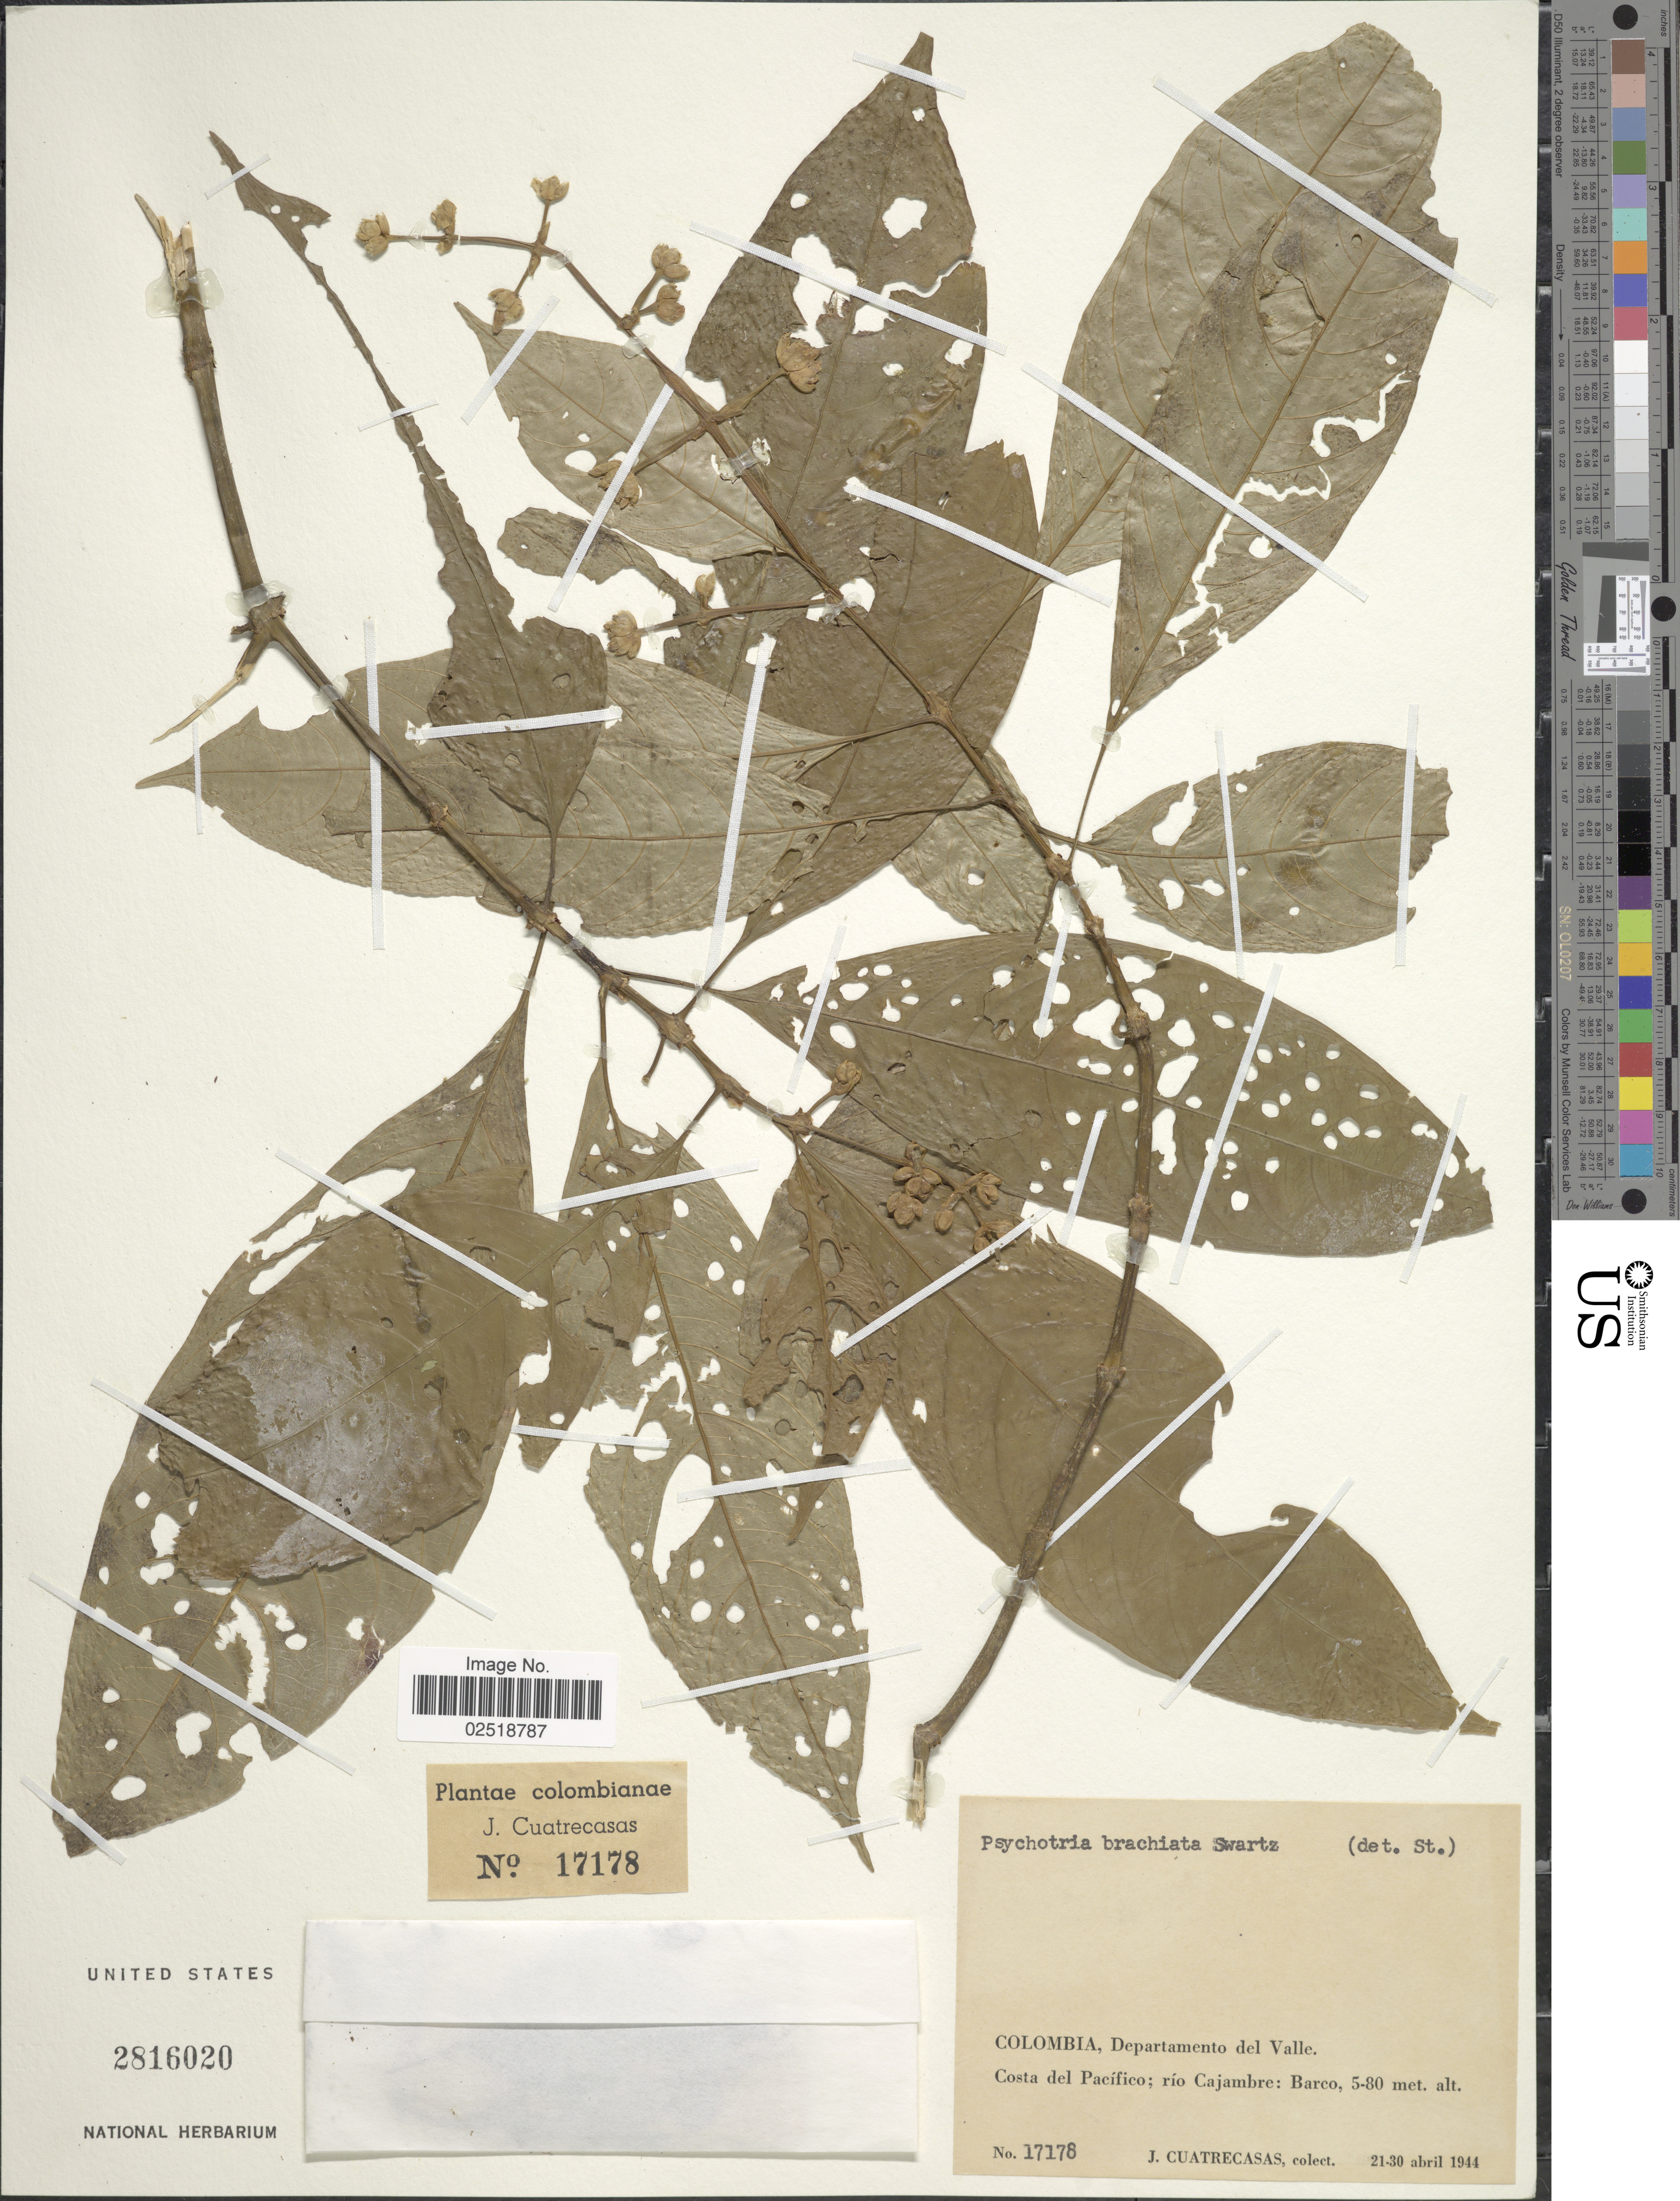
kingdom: Plantae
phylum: Tracheophyta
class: Magnoliopsida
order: Gentianales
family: Rubiaceae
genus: Psychotria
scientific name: Psychotria caerulea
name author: Ruiz & Pav.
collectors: J. Cuatrecasas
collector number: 17178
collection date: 1944-04-21/1944-04-30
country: Colombia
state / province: Valle del Cauca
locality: Departamento del Valle, Costa del Pacífico; río Cajambre: Barco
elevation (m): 5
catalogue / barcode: US 2816020